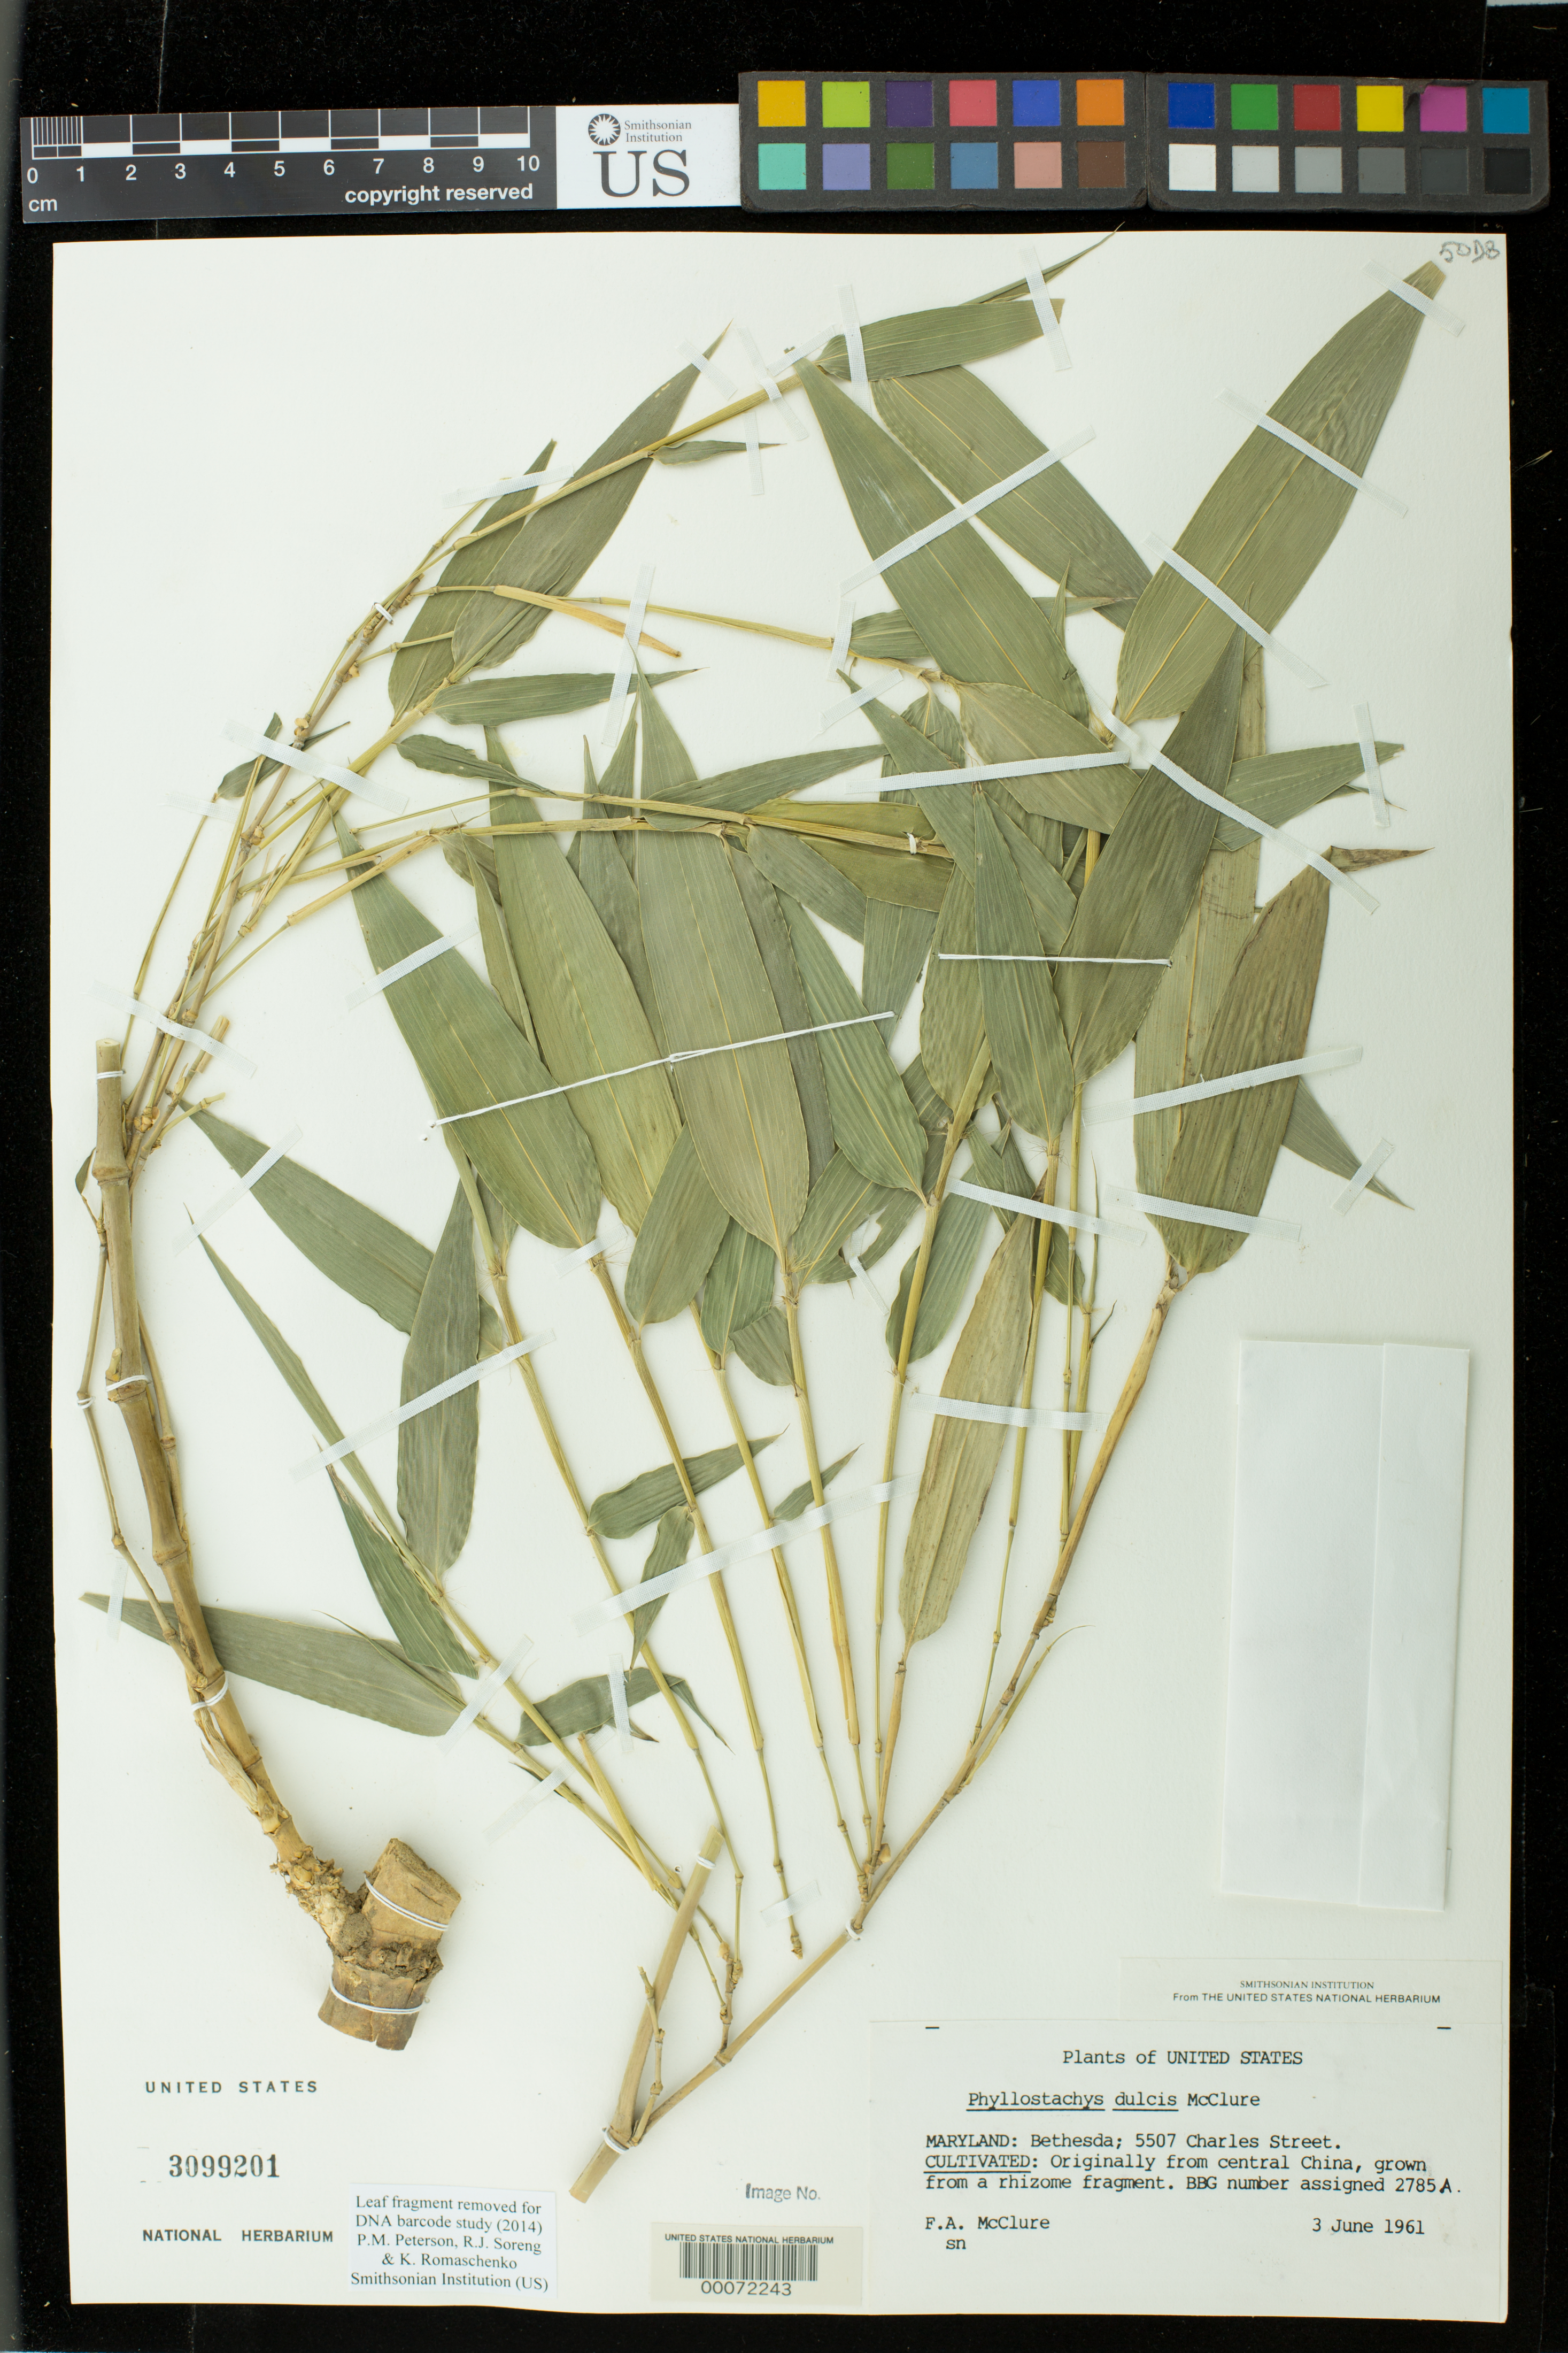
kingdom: Plantae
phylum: Tracheophyta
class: Liliopsida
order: Poales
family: Poaceae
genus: Phyllostachys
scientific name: Phyllostachys dulcis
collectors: F. A. McClure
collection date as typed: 03 Jun 1961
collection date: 1961-06-03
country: United States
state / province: Maryland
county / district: Montgomery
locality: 5507 Charles Street, Bethesda (McClure's garden)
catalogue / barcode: US 3099201